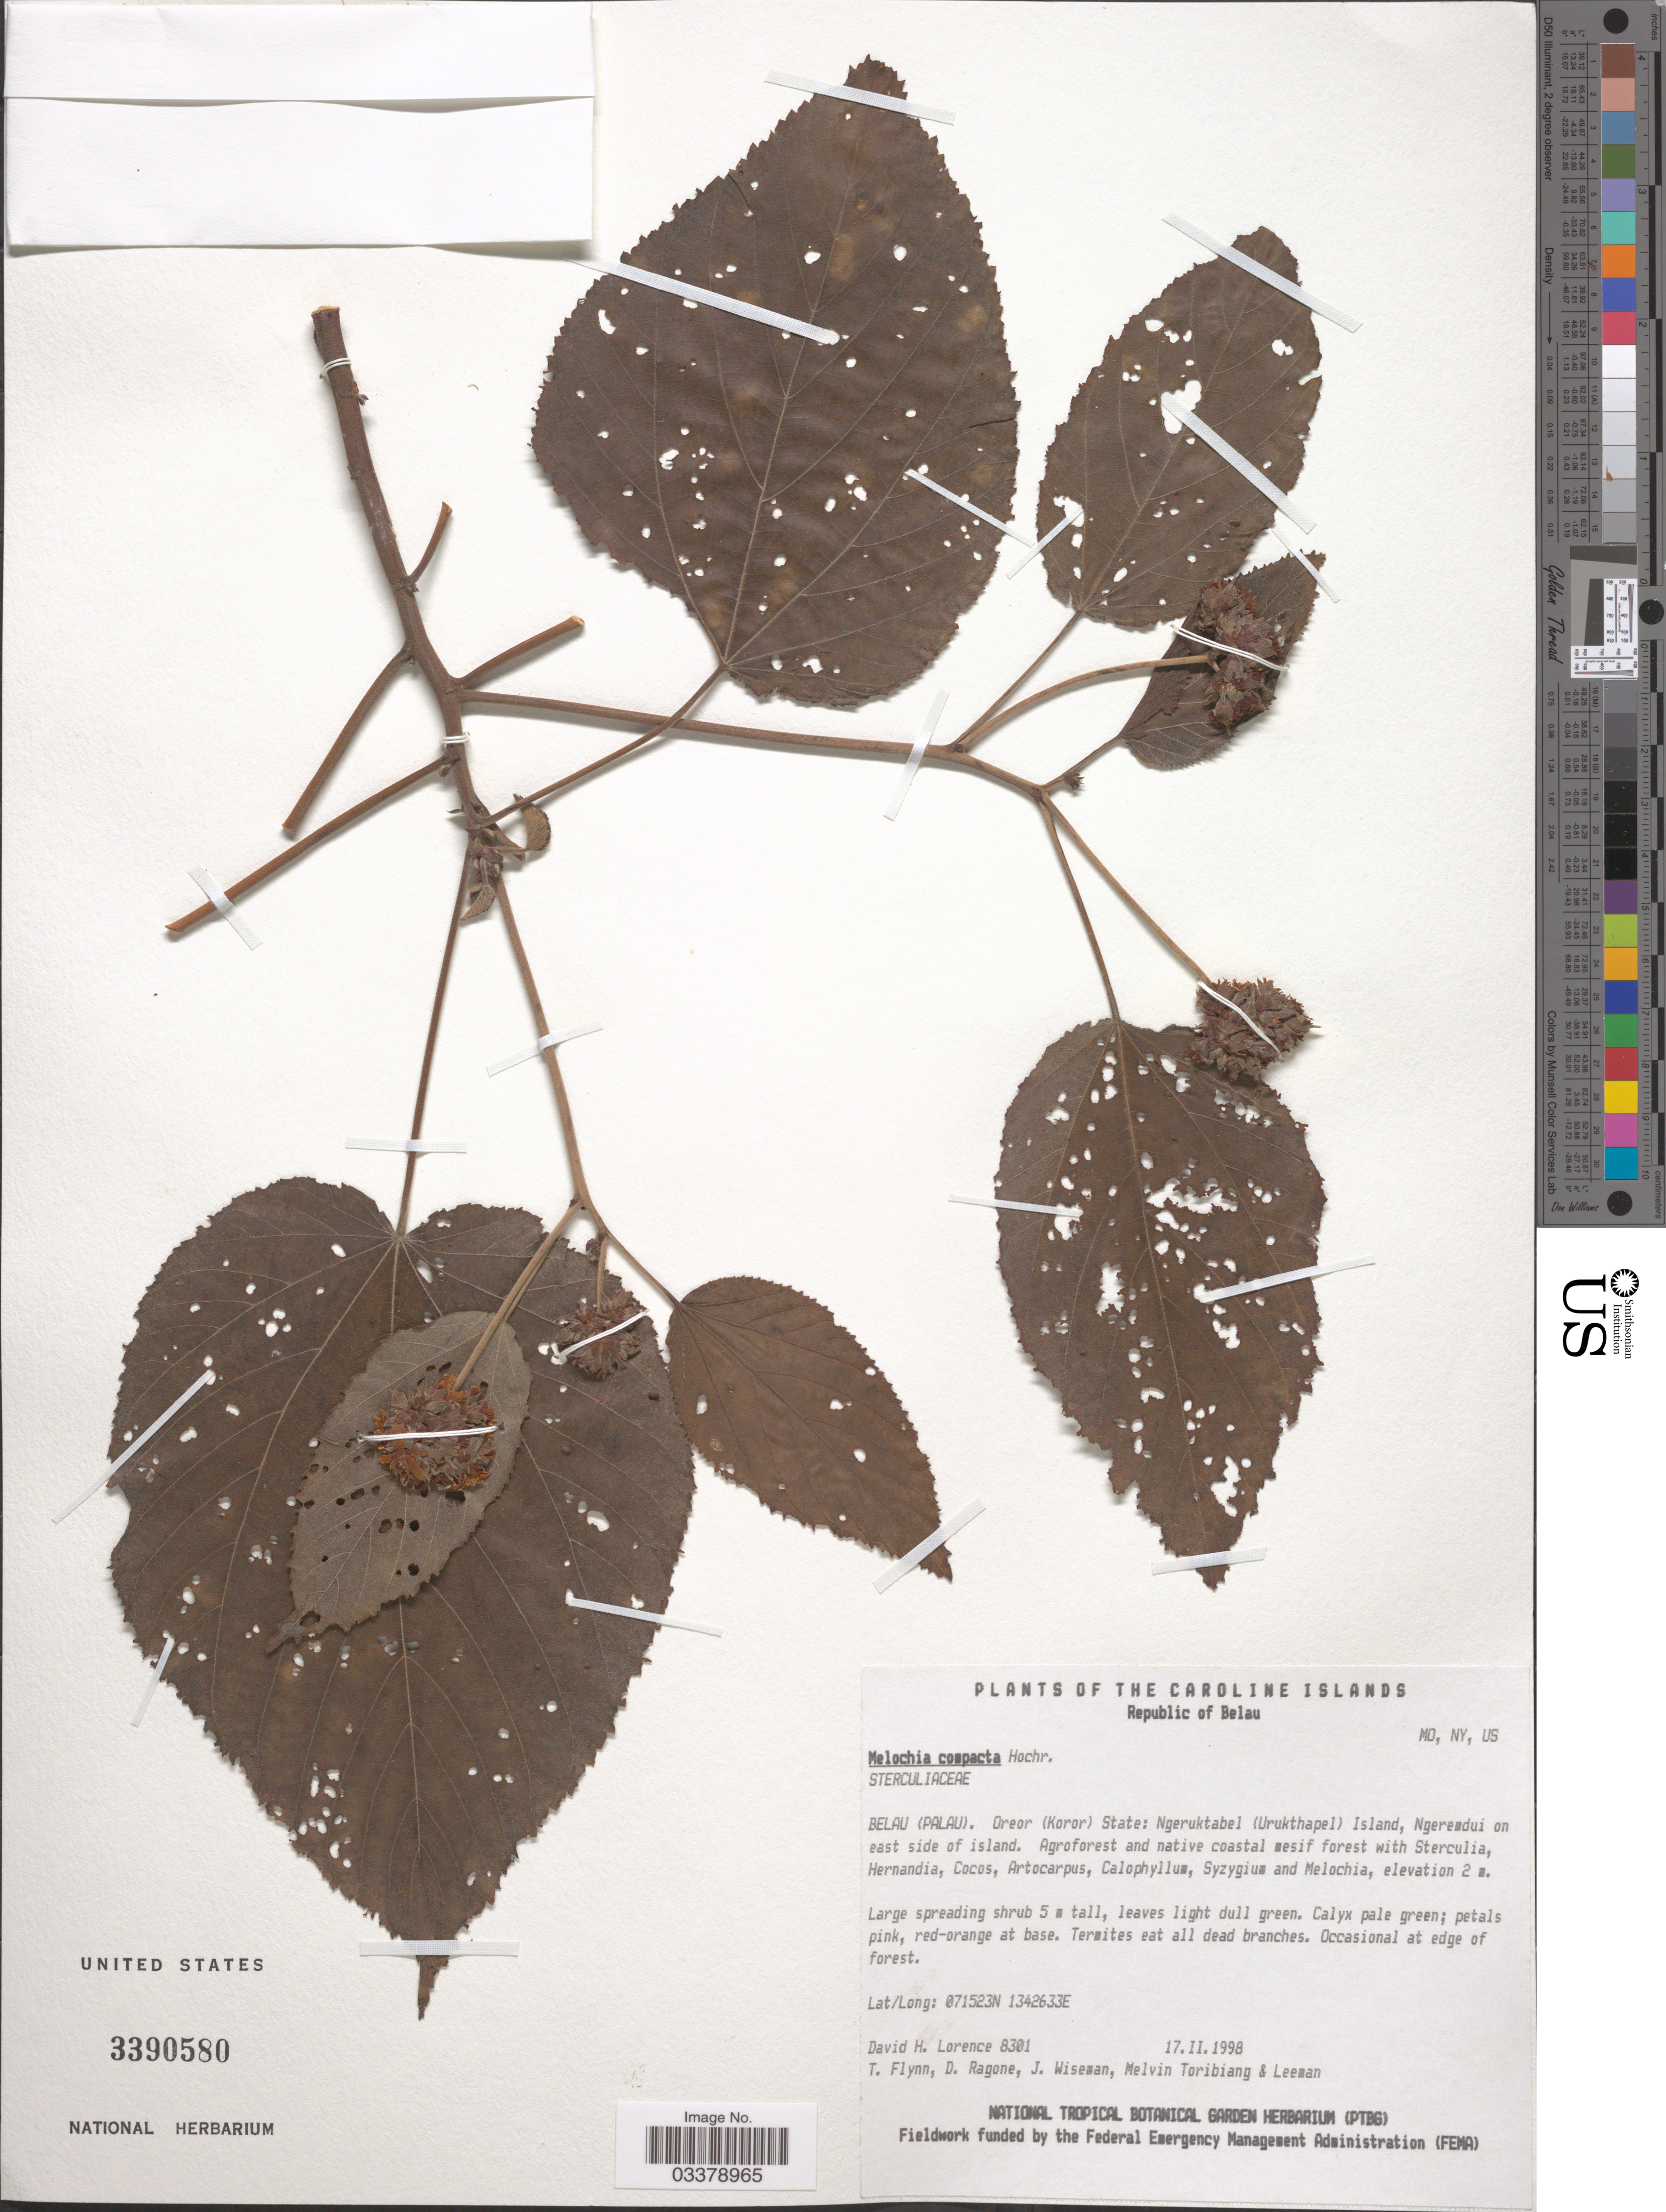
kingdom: Plantae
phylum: Tracheophyta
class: Magnoliopsida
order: Malvales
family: Malvaceae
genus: Melochia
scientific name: Melochia compacta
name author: Hochr.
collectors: D. Lorence, T. Flynn, D. Ragone, J. Wiseman & et al.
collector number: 8301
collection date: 1998-02-17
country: Palau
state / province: Koror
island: Ngeruktabel [Urukthapel]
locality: (Palau). Oreor (Koror) State: Ngeruktabel (Urukthapel) Island, Ngeremdui on east side of island.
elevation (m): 2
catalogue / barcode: US 3390580